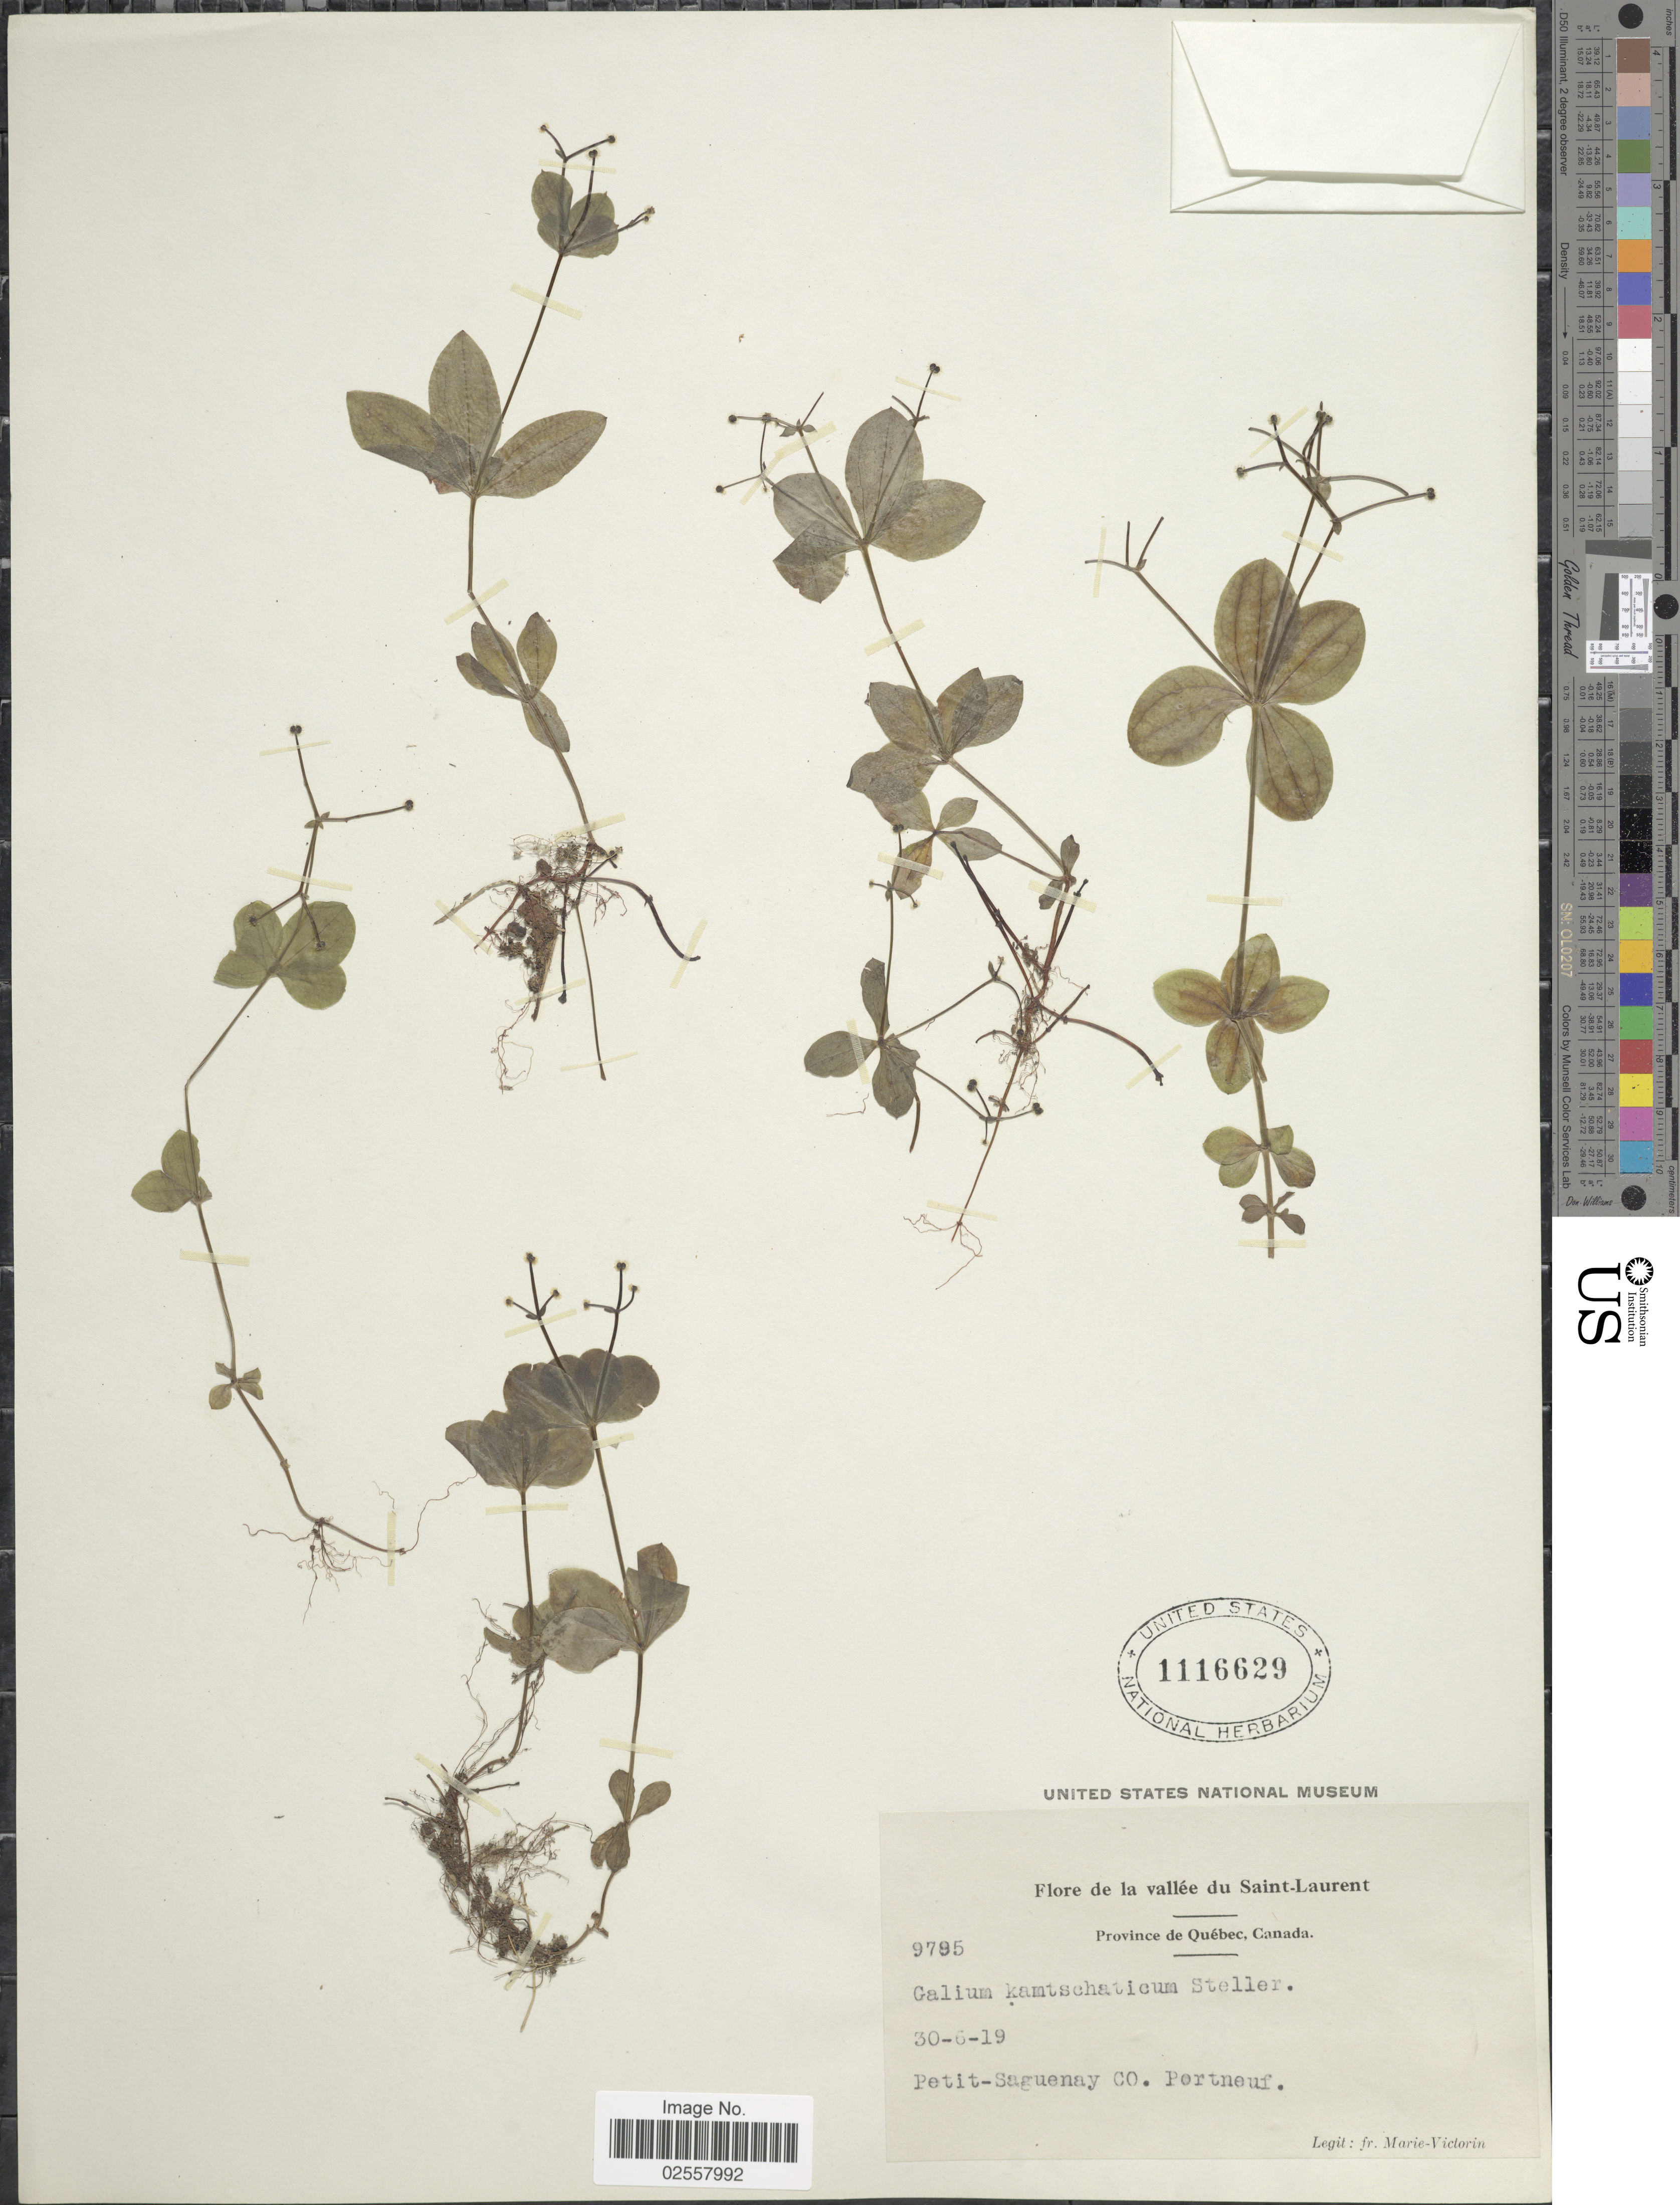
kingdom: Plantae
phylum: Tracheophyta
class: Magnoliopsida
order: Gentianales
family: Rubiaceae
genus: Galium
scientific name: Galium kamtschaticum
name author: Steller ex Schult. & Schult. f.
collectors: Fr. Marie-Victorin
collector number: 9795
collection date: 1919-06-30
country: Canada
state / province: Quebec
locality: De la valle du Saint-Laurent, Petit-Saguenay Co. Portneuf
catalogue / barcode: US 1116629